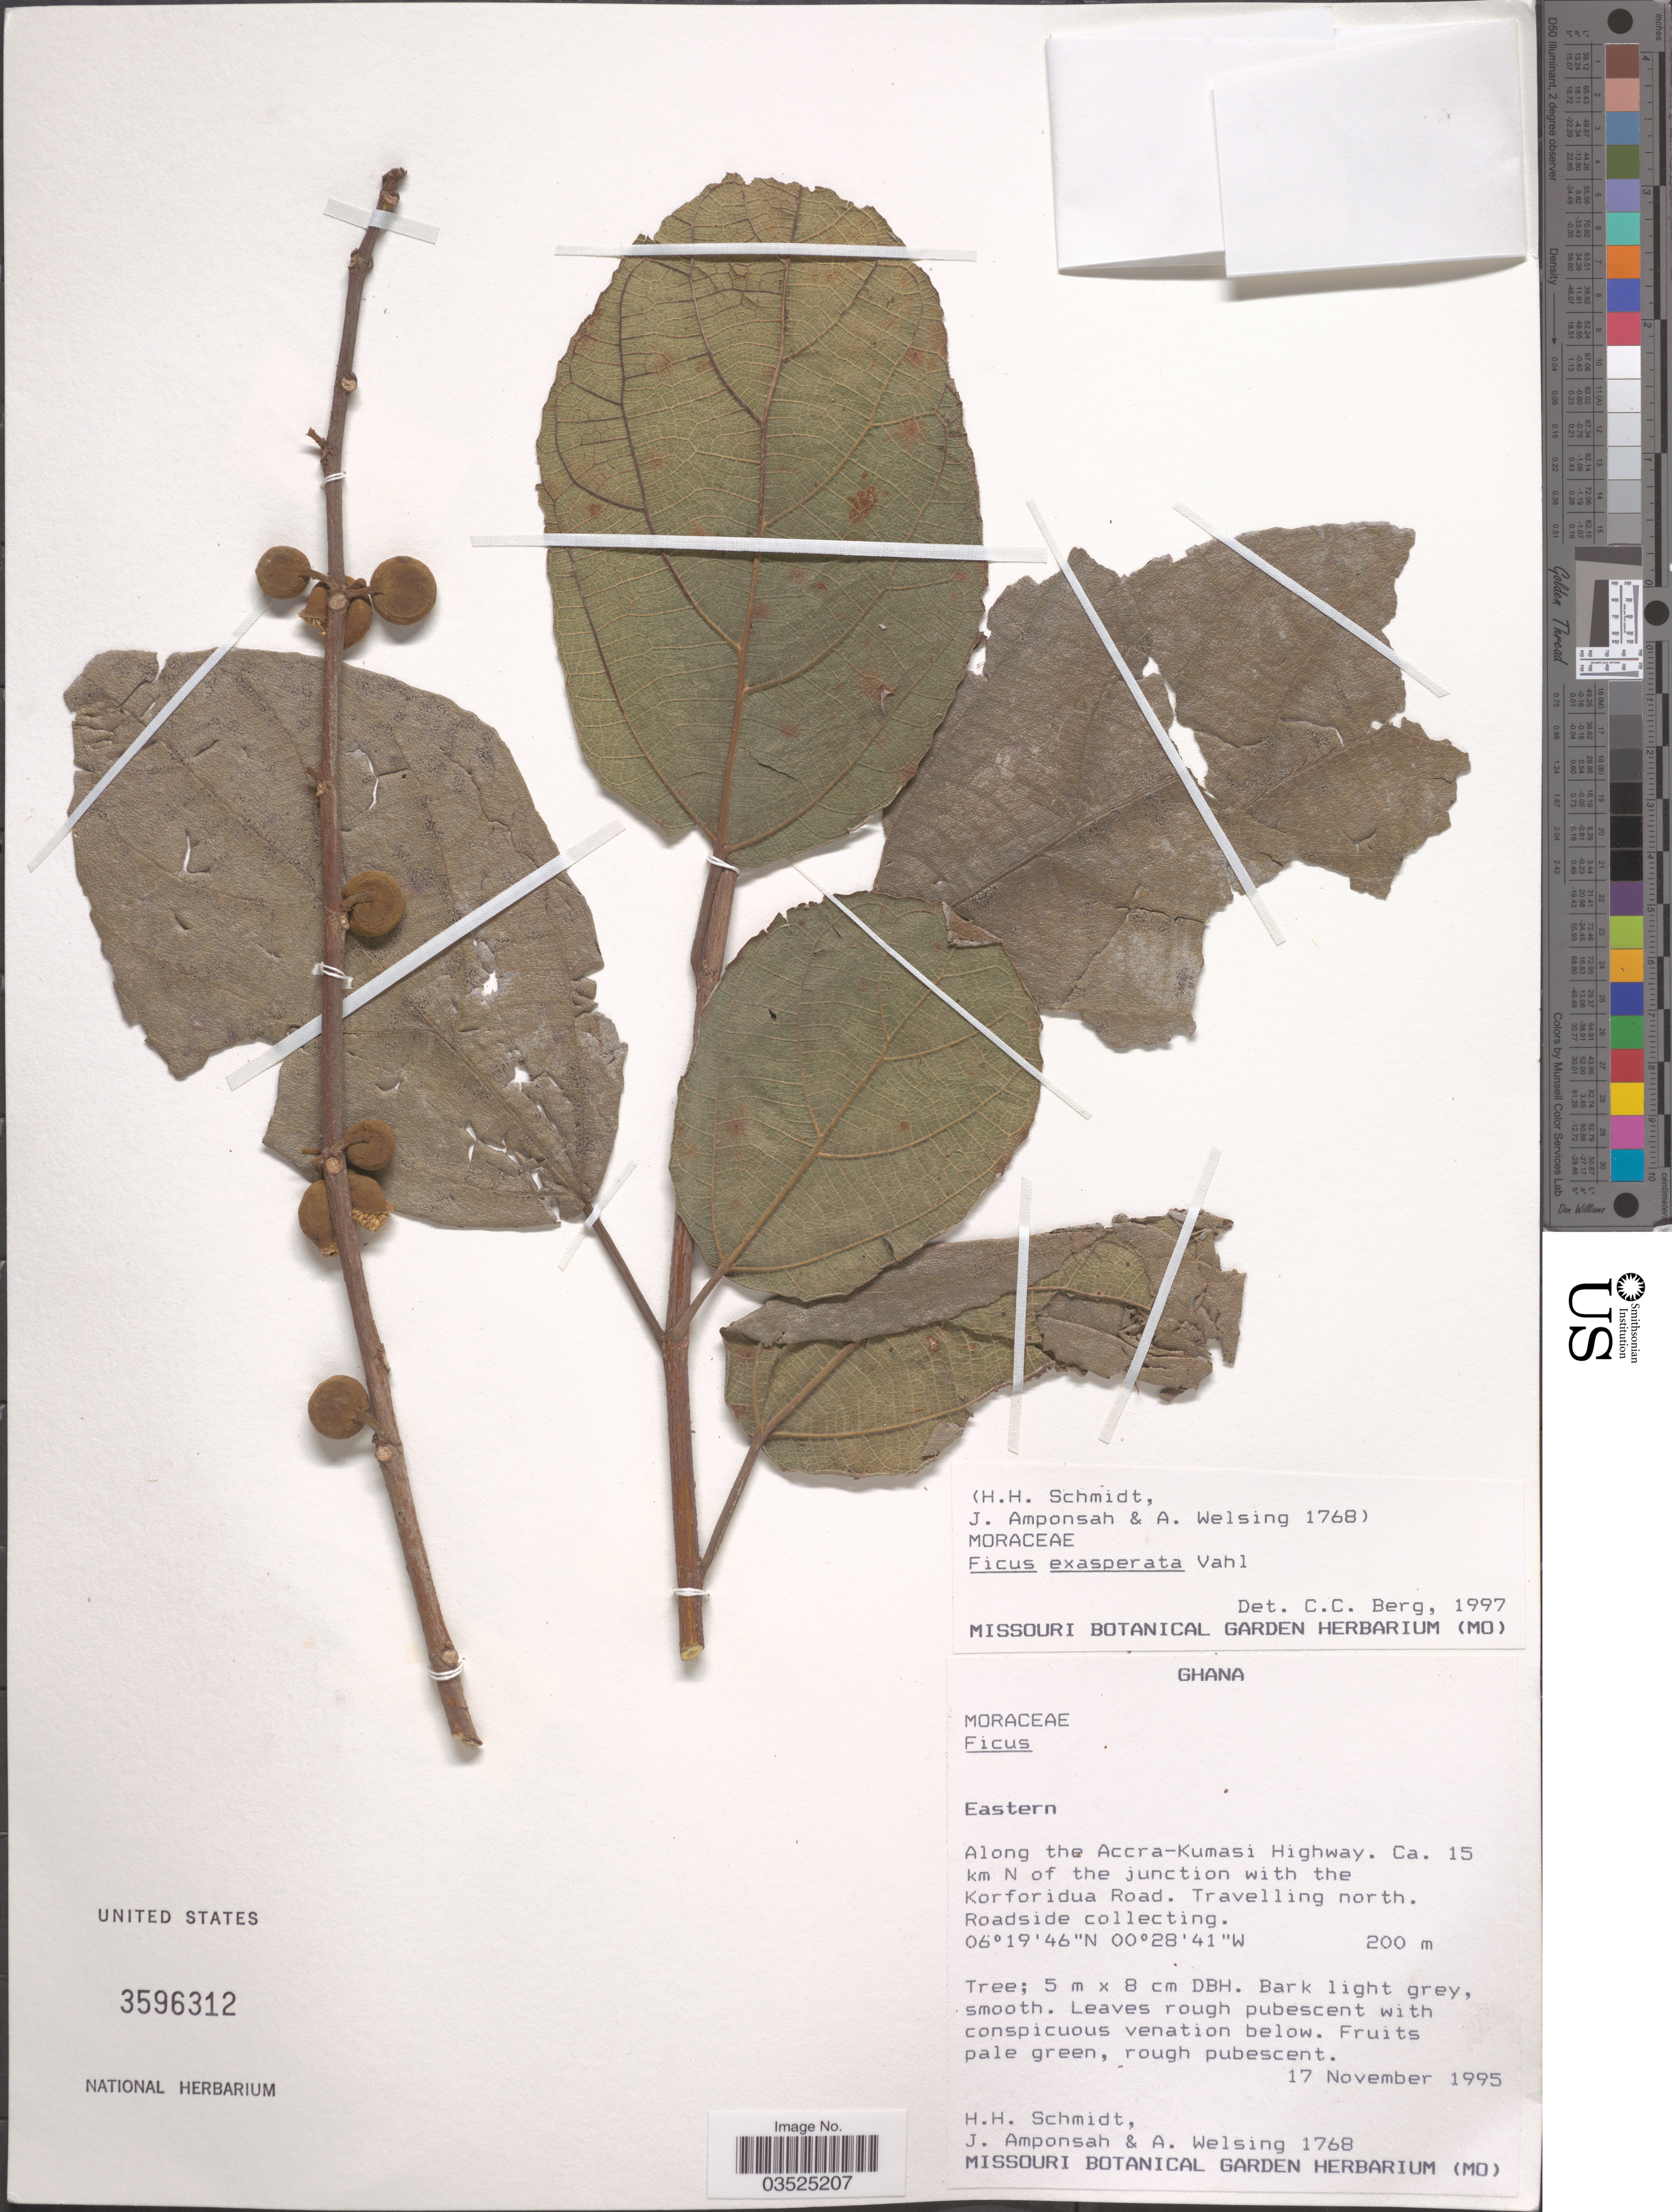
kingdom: Plantae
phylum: Tracheophyta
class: Magnoliopsida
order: Rosales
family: Moraceae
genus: Ficus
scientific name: Ficus exasperata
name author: Vahl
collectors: H. H. Schmidt, J. Amponsah & A. Welsing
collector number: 1768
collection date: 1995-11-17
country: Ghana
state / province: Eastern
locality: Along the Accra-Kumasi Highway. Ca. 15 km N of the junction with the Korforidua Road.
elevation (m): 200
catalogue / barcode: US 3596312